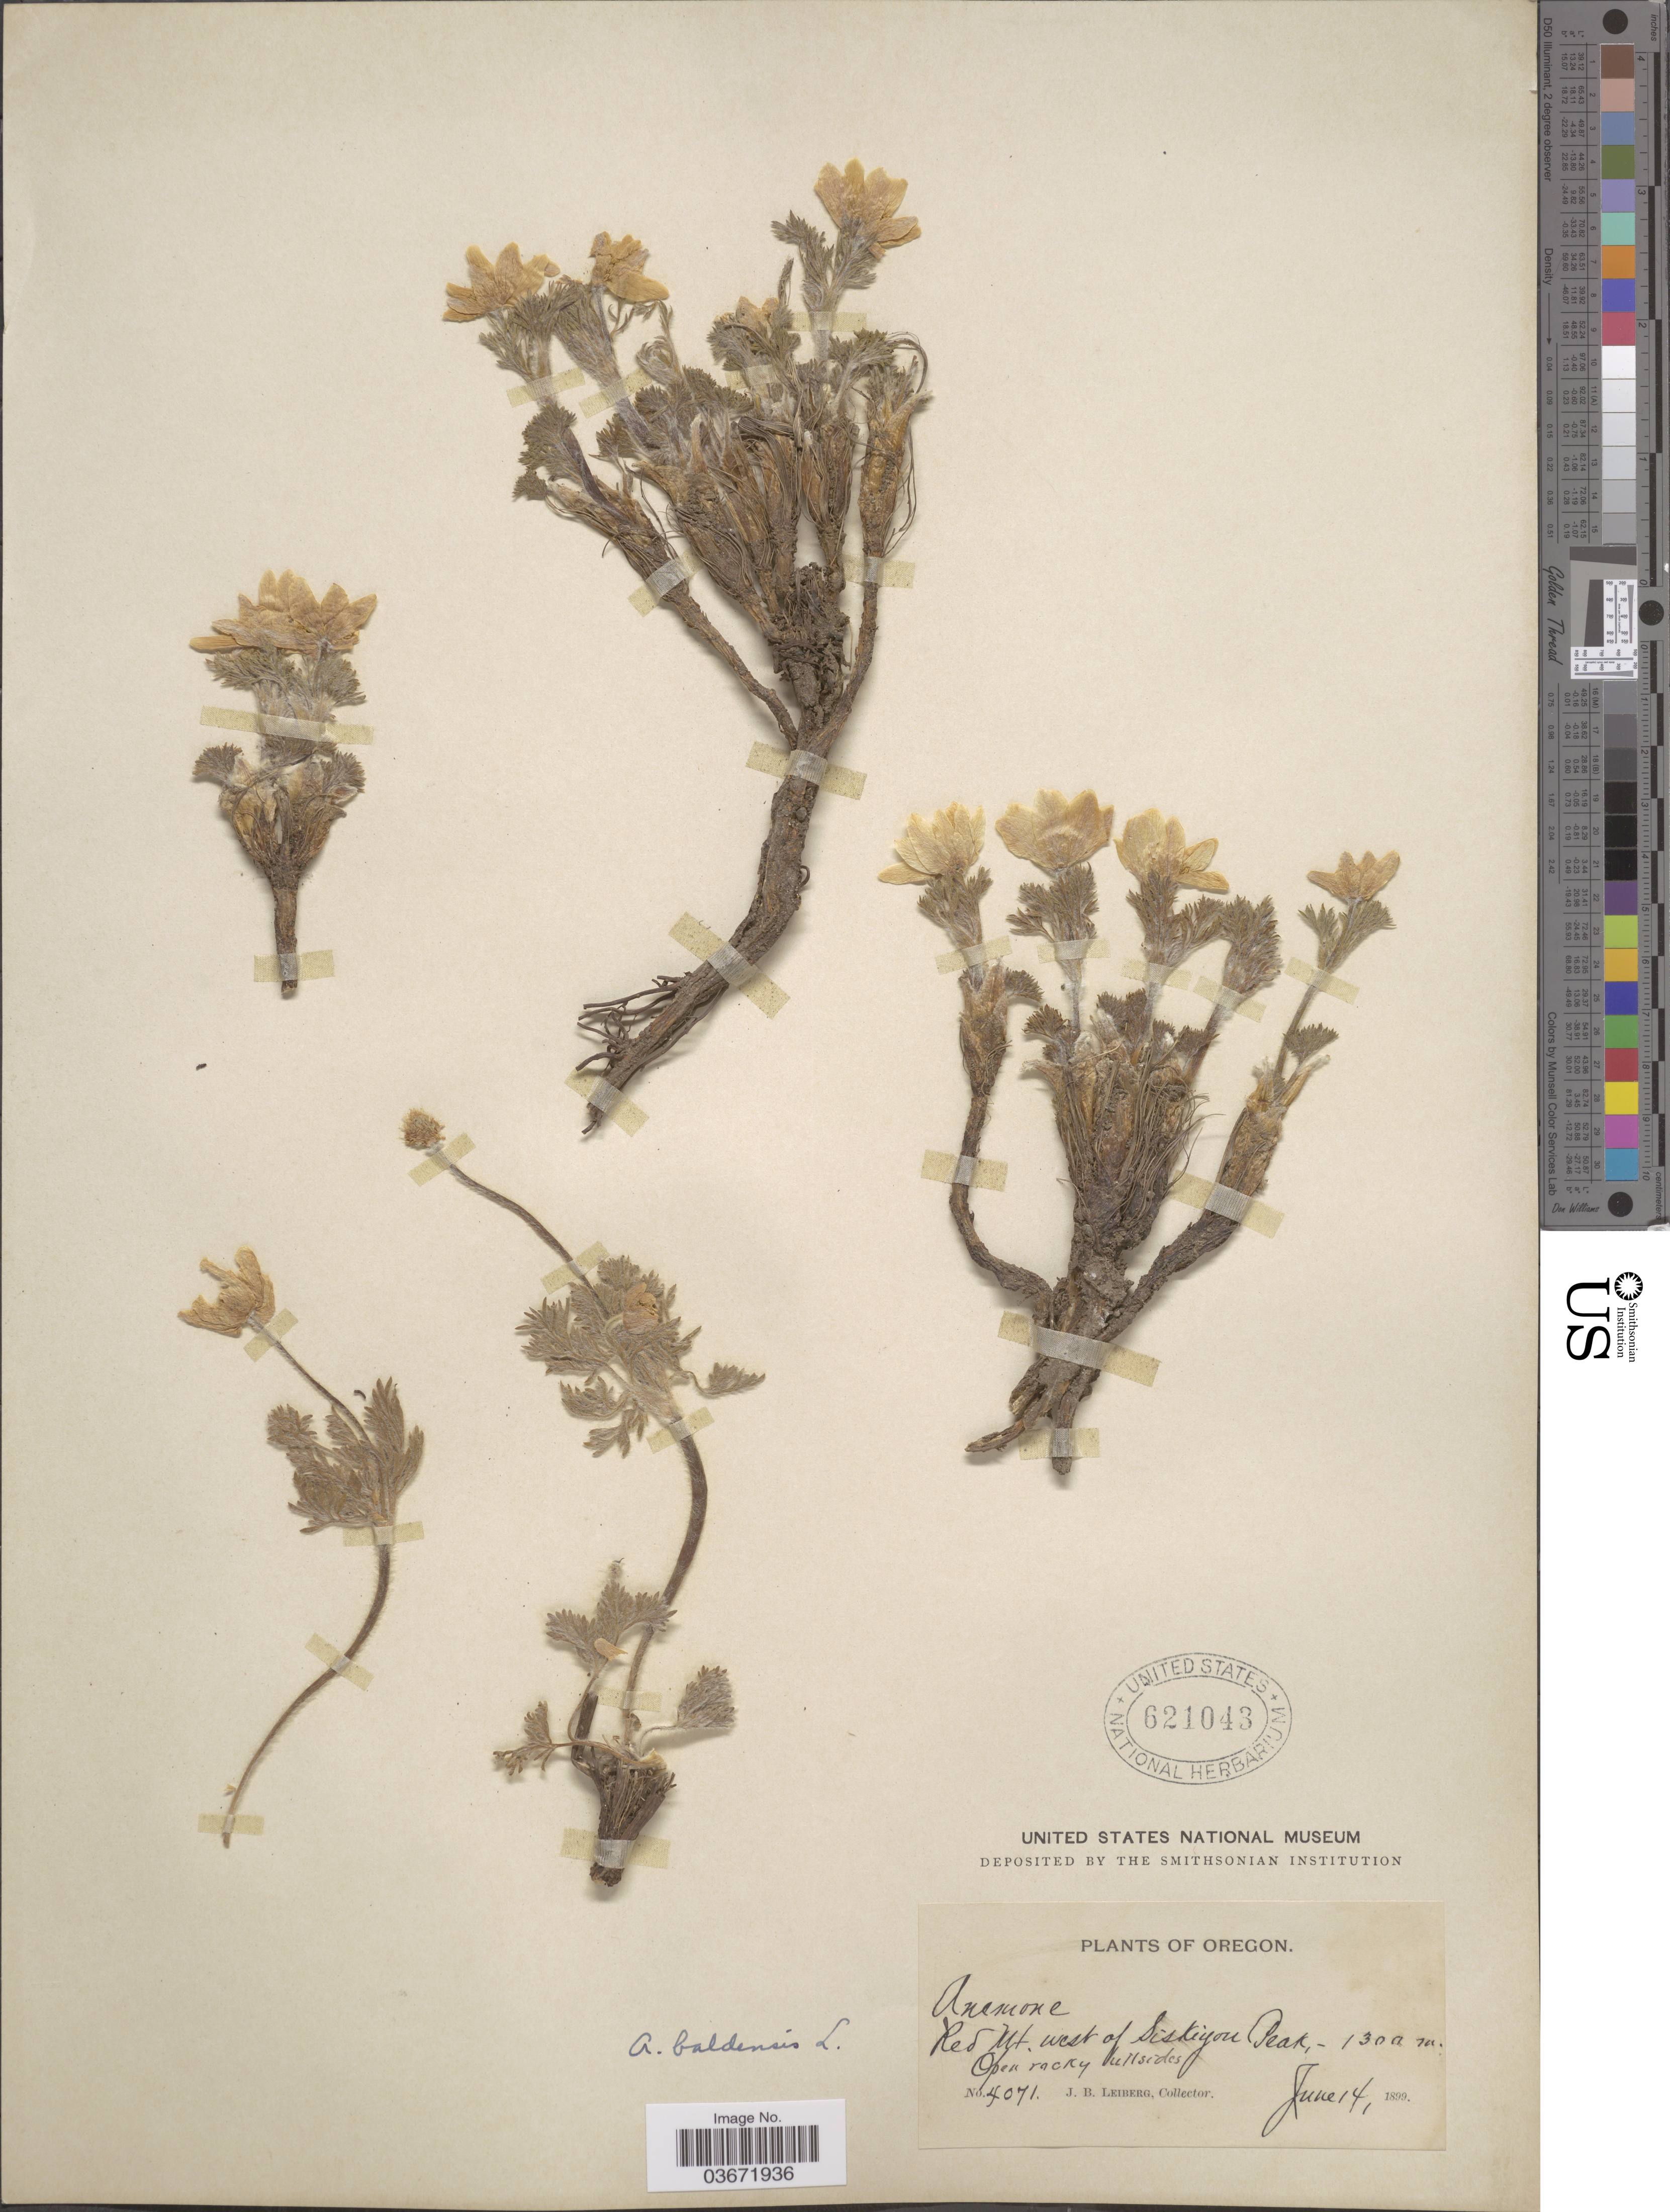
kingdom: Plantae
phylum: Tracheophyta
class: Magnoliopsida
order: Ranunculales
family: Ranunculaceae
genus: Anemone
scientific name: Anemone drummondii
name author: S. Watson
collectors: J. B. Leiberg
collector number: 4071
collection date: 1899-06-14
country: United States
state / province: Oregon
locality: Red Mt. west of Siskiyou Peak.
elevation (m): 1300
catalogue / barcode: US 621043